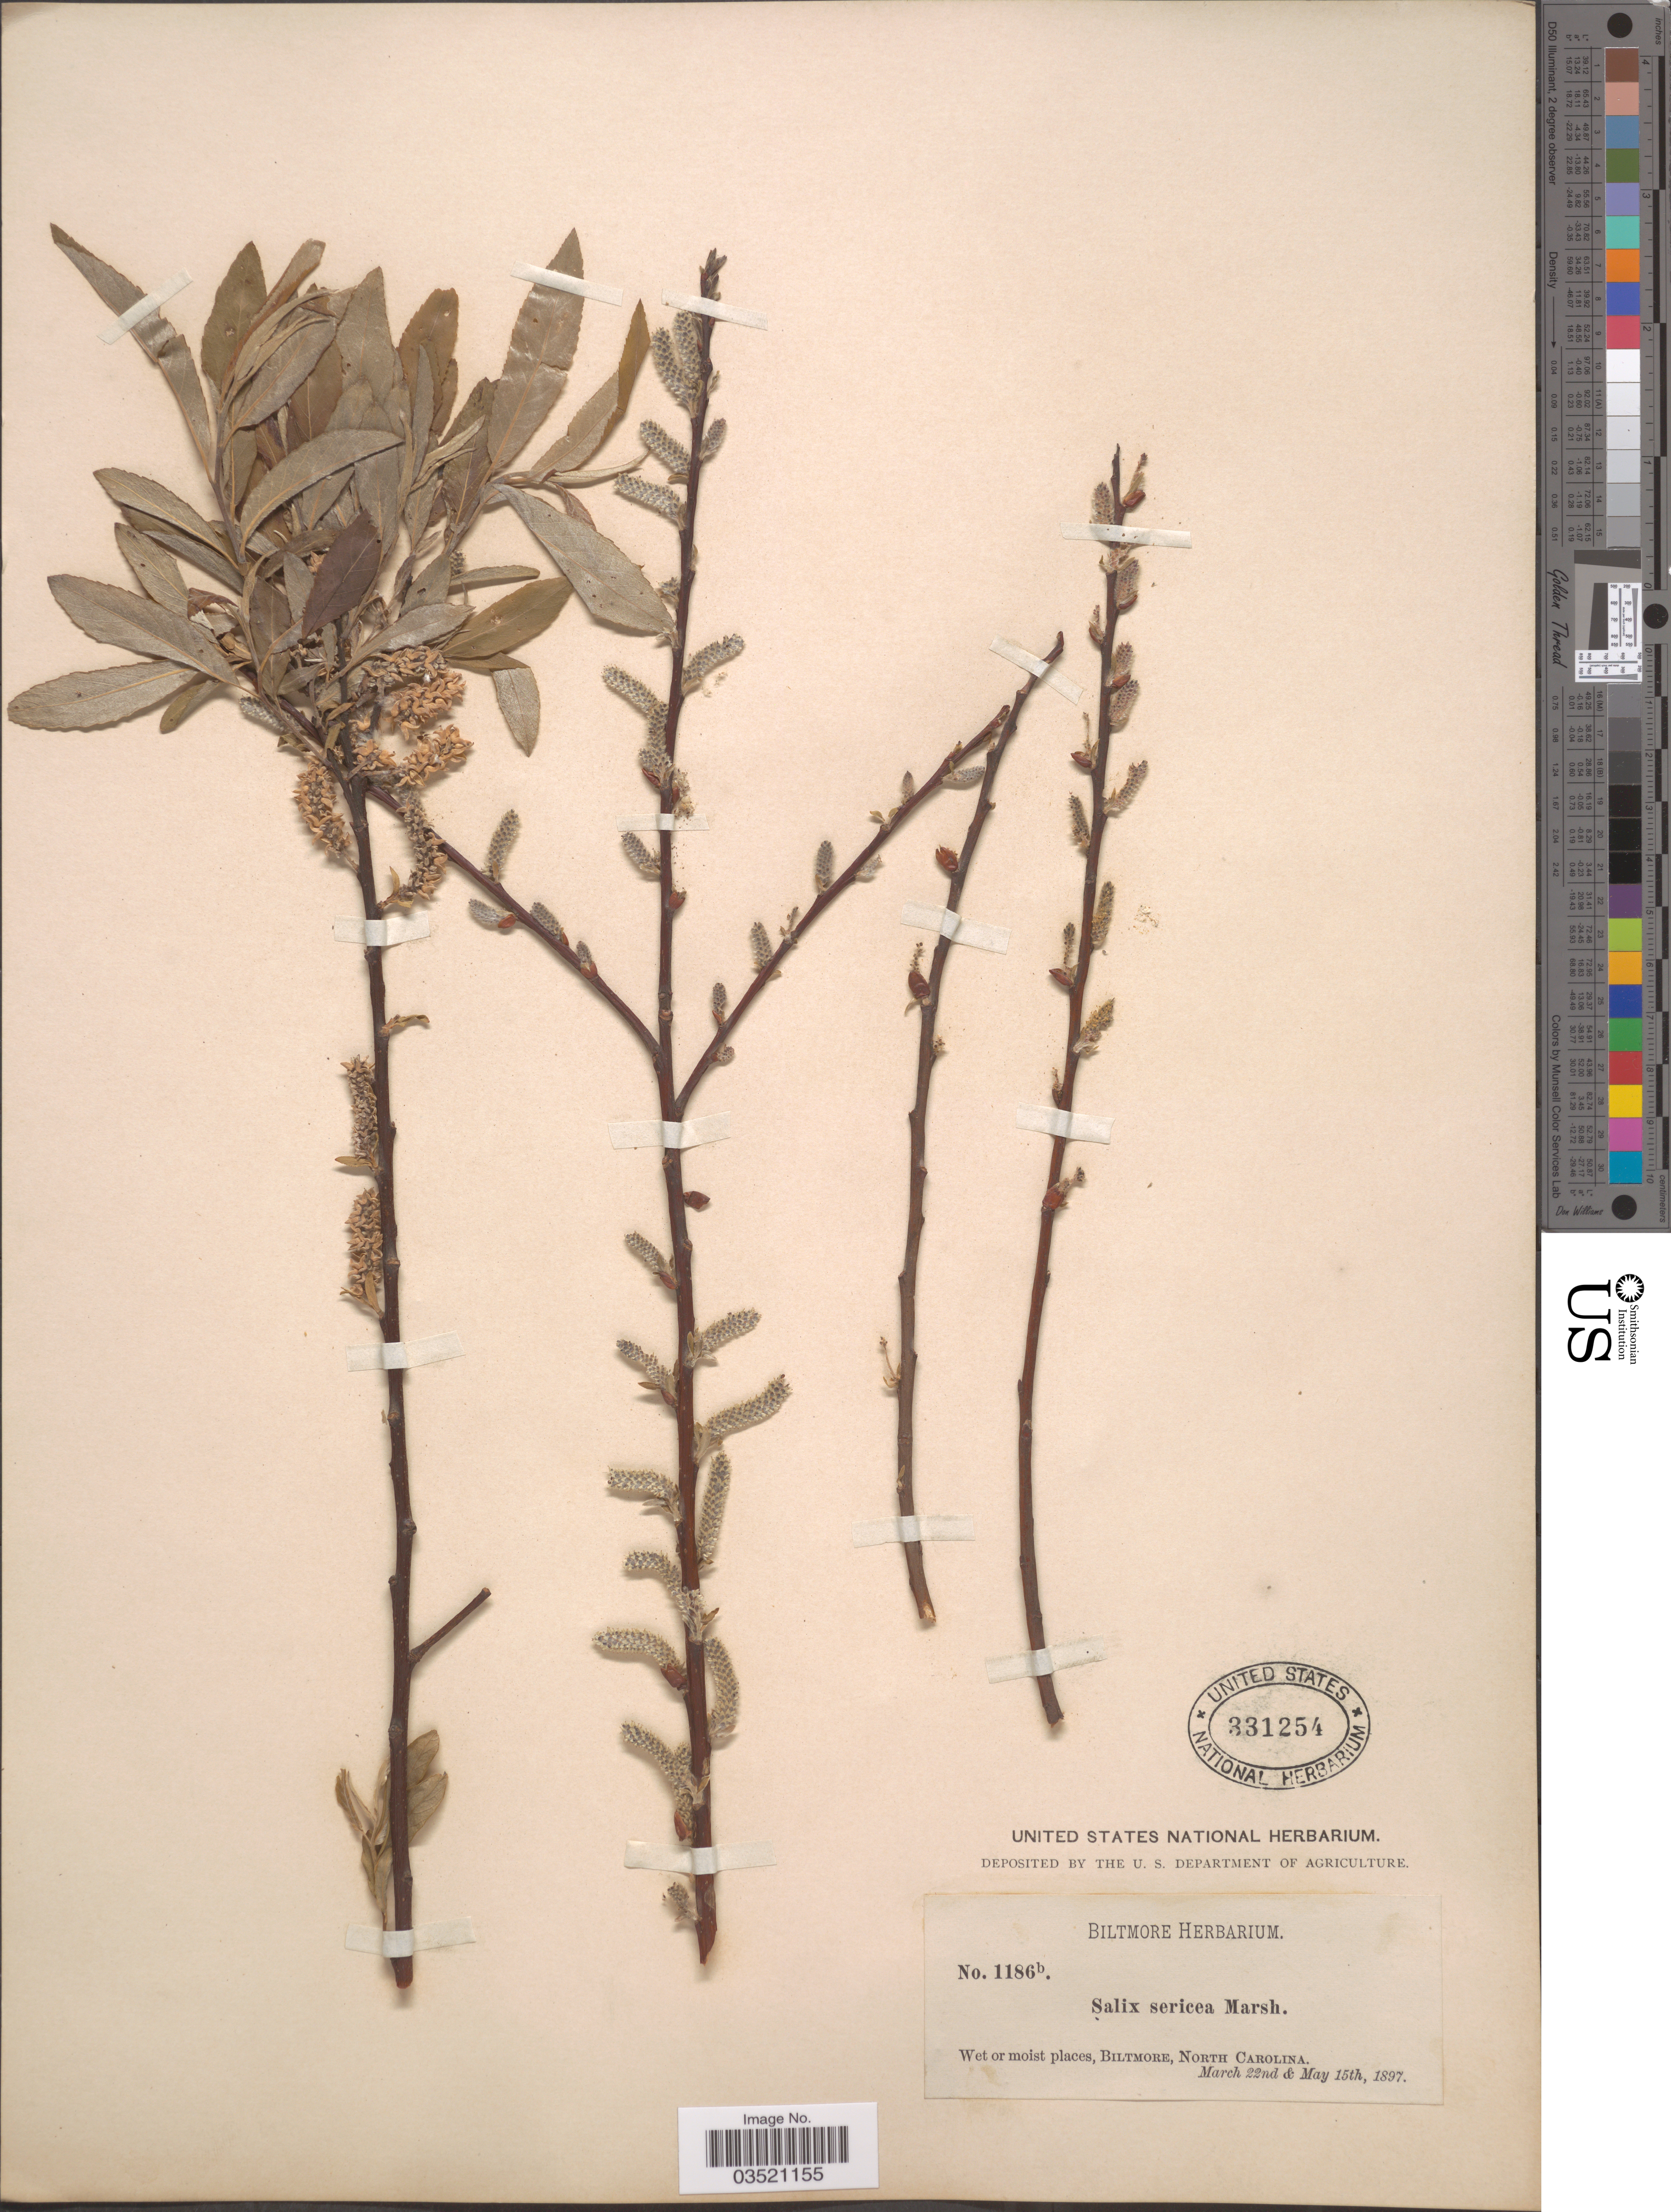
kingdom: Plantae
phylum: Tracheophyta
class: Magnoliopsida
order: Malpighiales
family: Salicaceae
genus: Salix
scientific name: Salix sericea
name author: Marshall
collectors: ex herb. Biltmore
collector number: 1186b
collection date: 1897-03-22/1897-05-15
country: United States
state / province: North Carolina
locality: Wet or moist places, Biltmore.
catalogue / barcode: US 331254